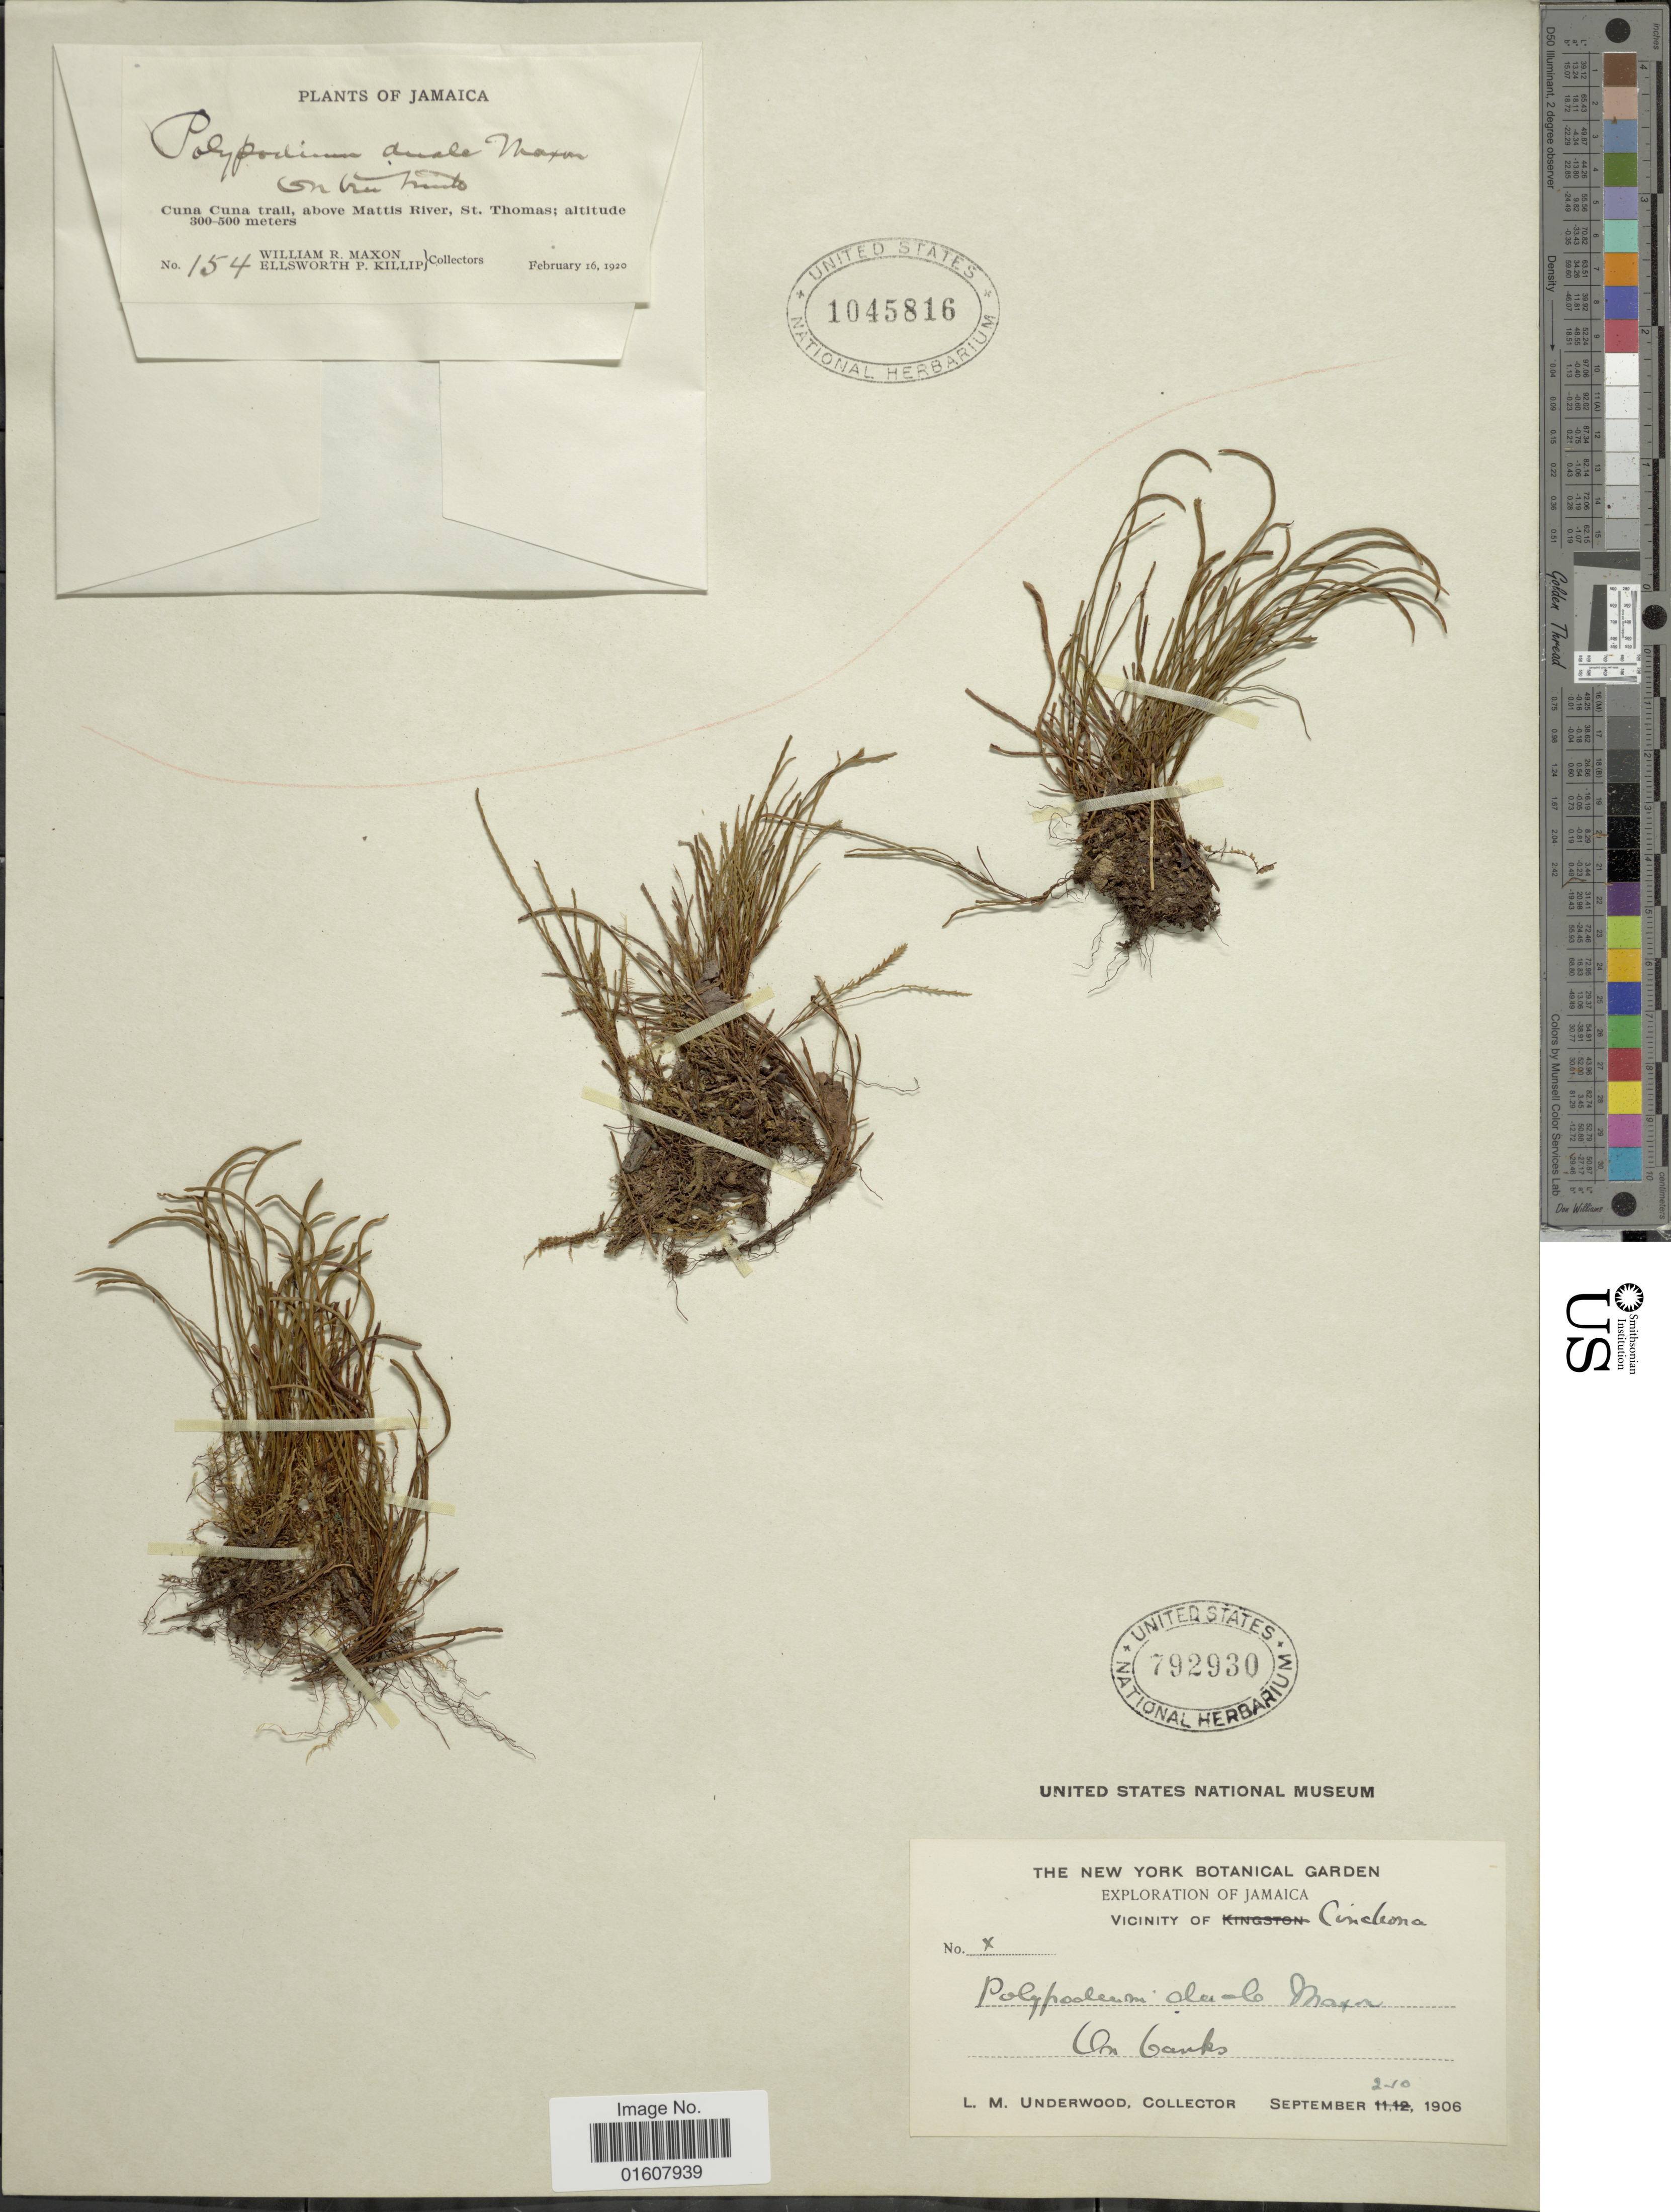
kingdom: Plantae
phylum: Tracheophyta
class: Polypodiopsida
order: Polypodiales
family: Polypodiaceae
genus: Cochlidium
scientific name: Cochlidium serrulatum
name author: (Sw.) L.E. Bishop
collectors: W. R. Maxon & E. P. Killip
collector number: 154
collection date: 1920-02-16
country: Jamaica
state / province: Saint Thomas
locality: Cuna Cuna trail, above Mattis River, St. Thomas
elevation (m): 300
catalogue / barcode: US 1045816-2